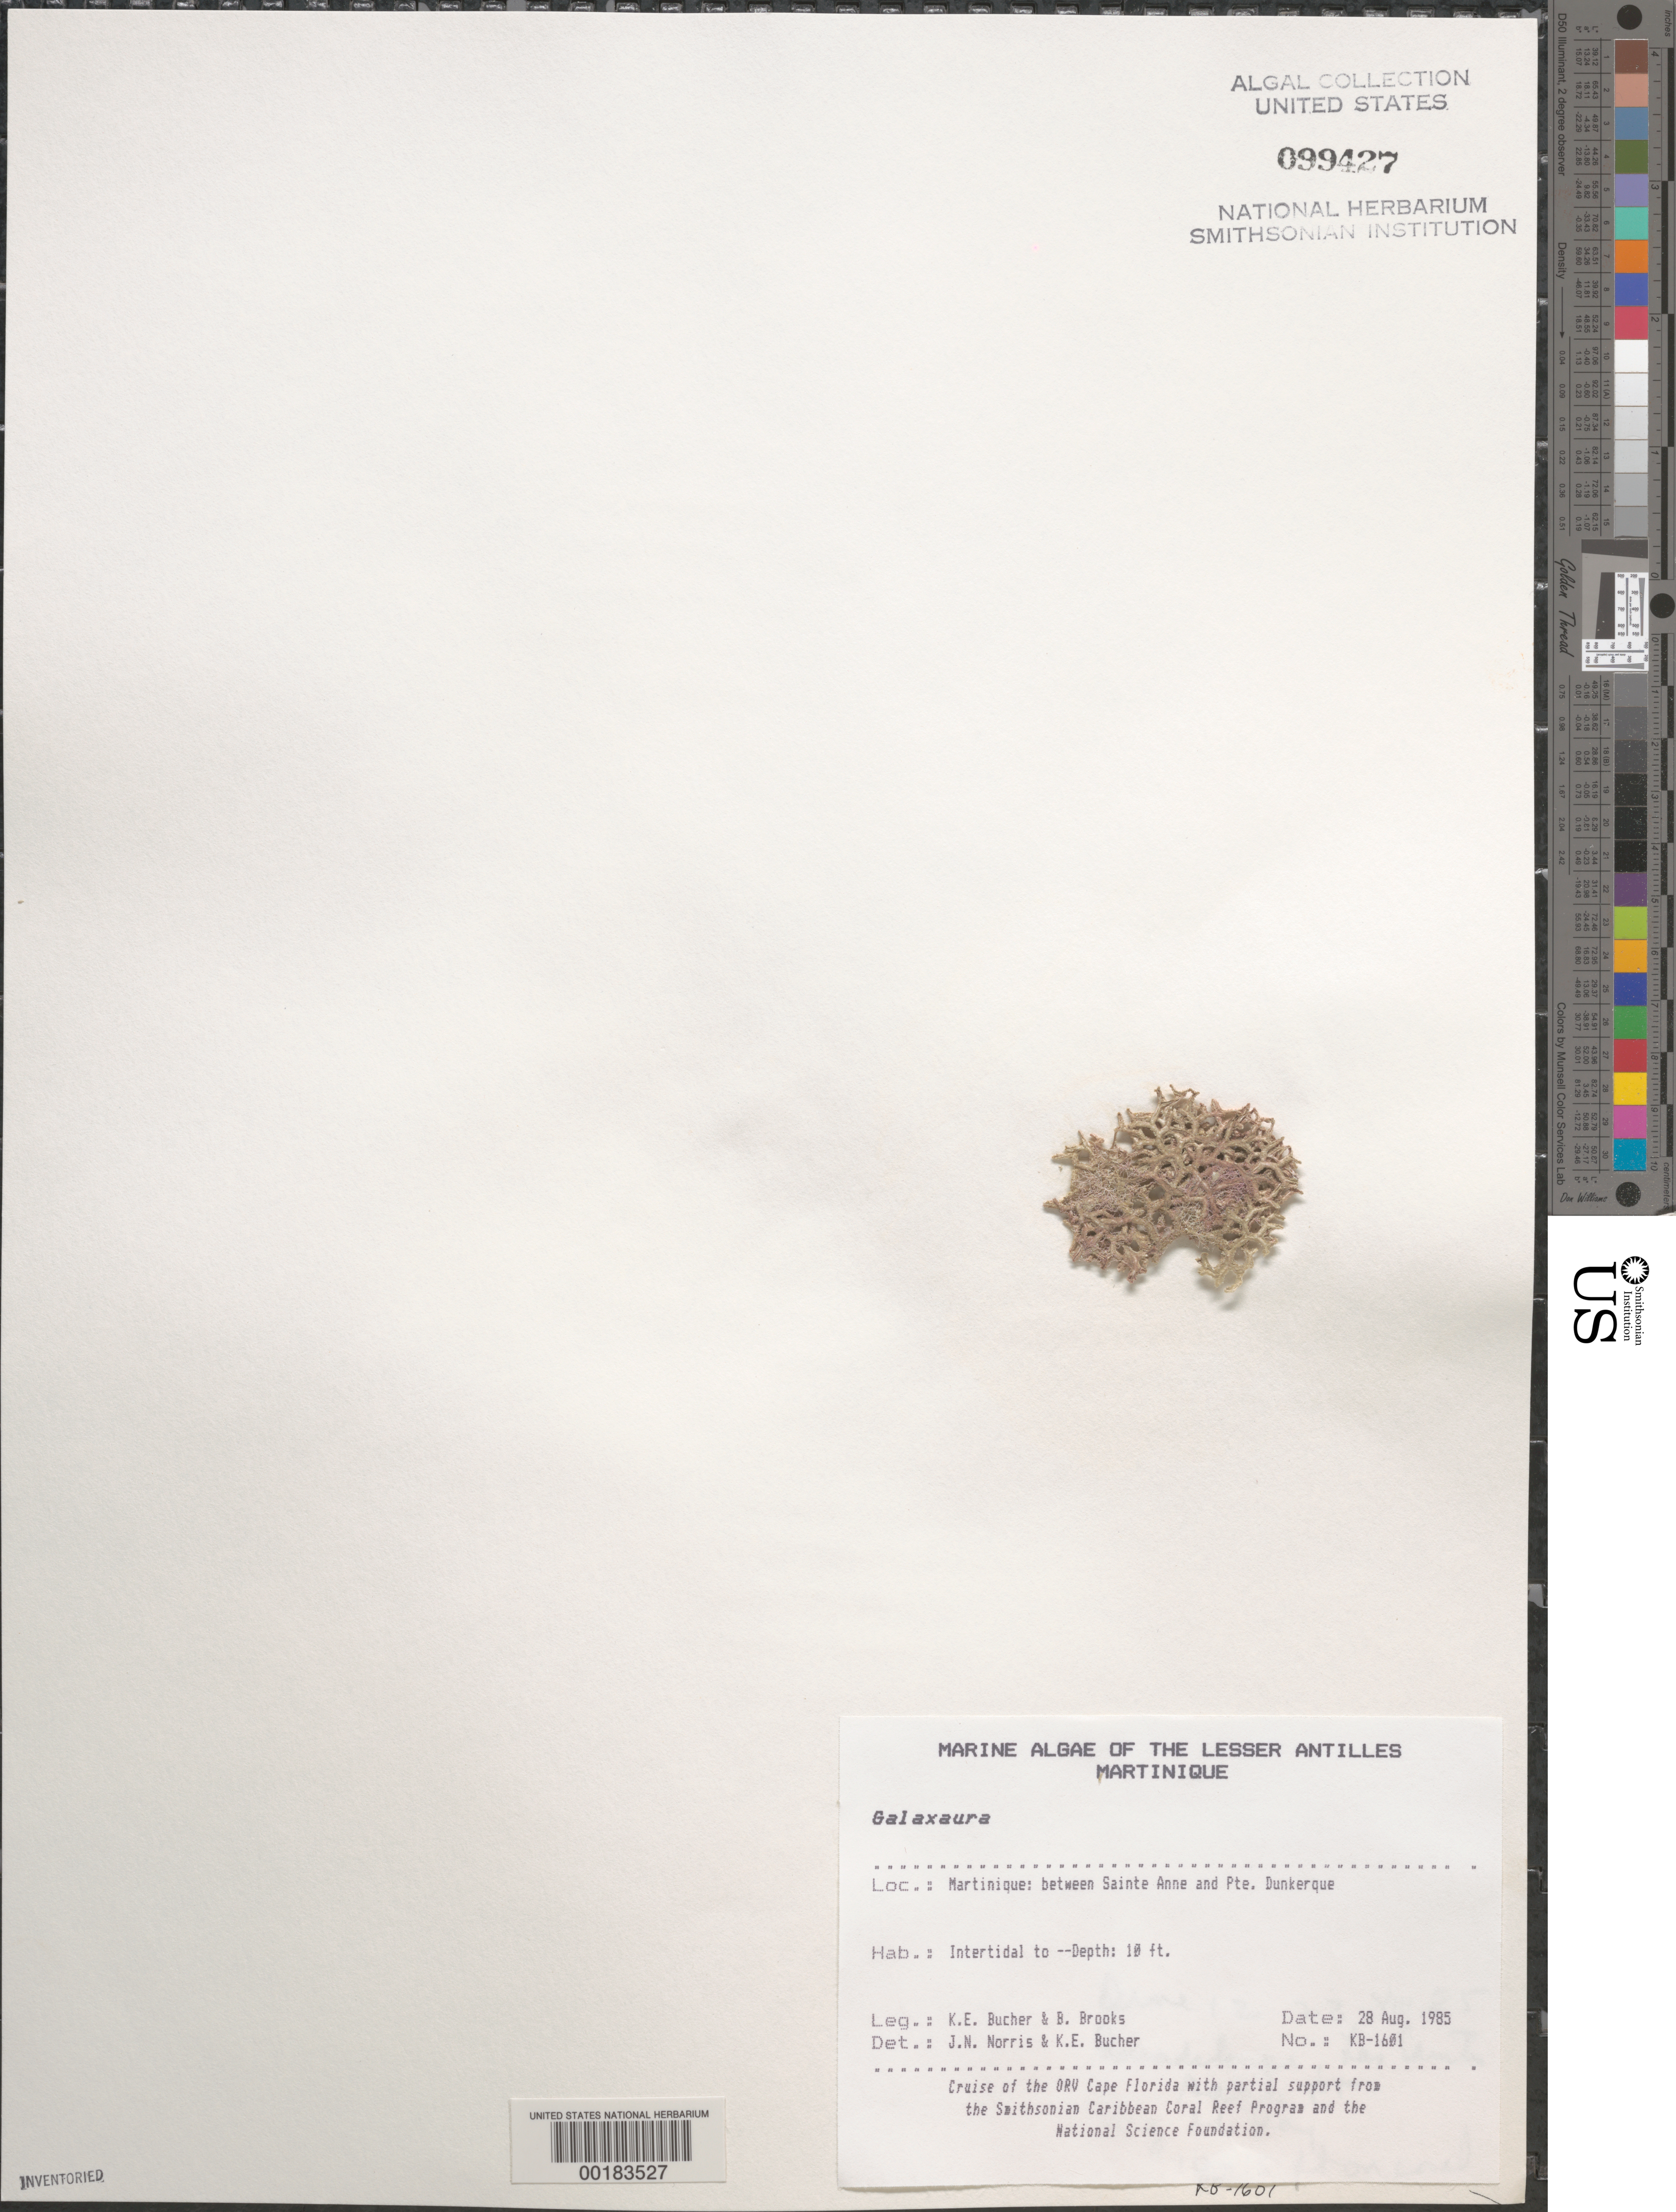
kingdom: Plantae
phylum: Rhodophyta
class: Florideophyceae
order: Nemaliales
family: Galaxauraceae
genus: Galaxaura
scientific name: Galaxaura sp.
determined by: Norris, J. N.; Bucher, K. E.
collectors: K. E. Bucher & B. Brooks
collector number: Kb-1601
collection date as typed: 28 Aug 1985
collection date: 1985-08-28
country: Martinique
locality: Between Sainte Anne and Pointe Dunkerque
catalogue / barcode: US 99427